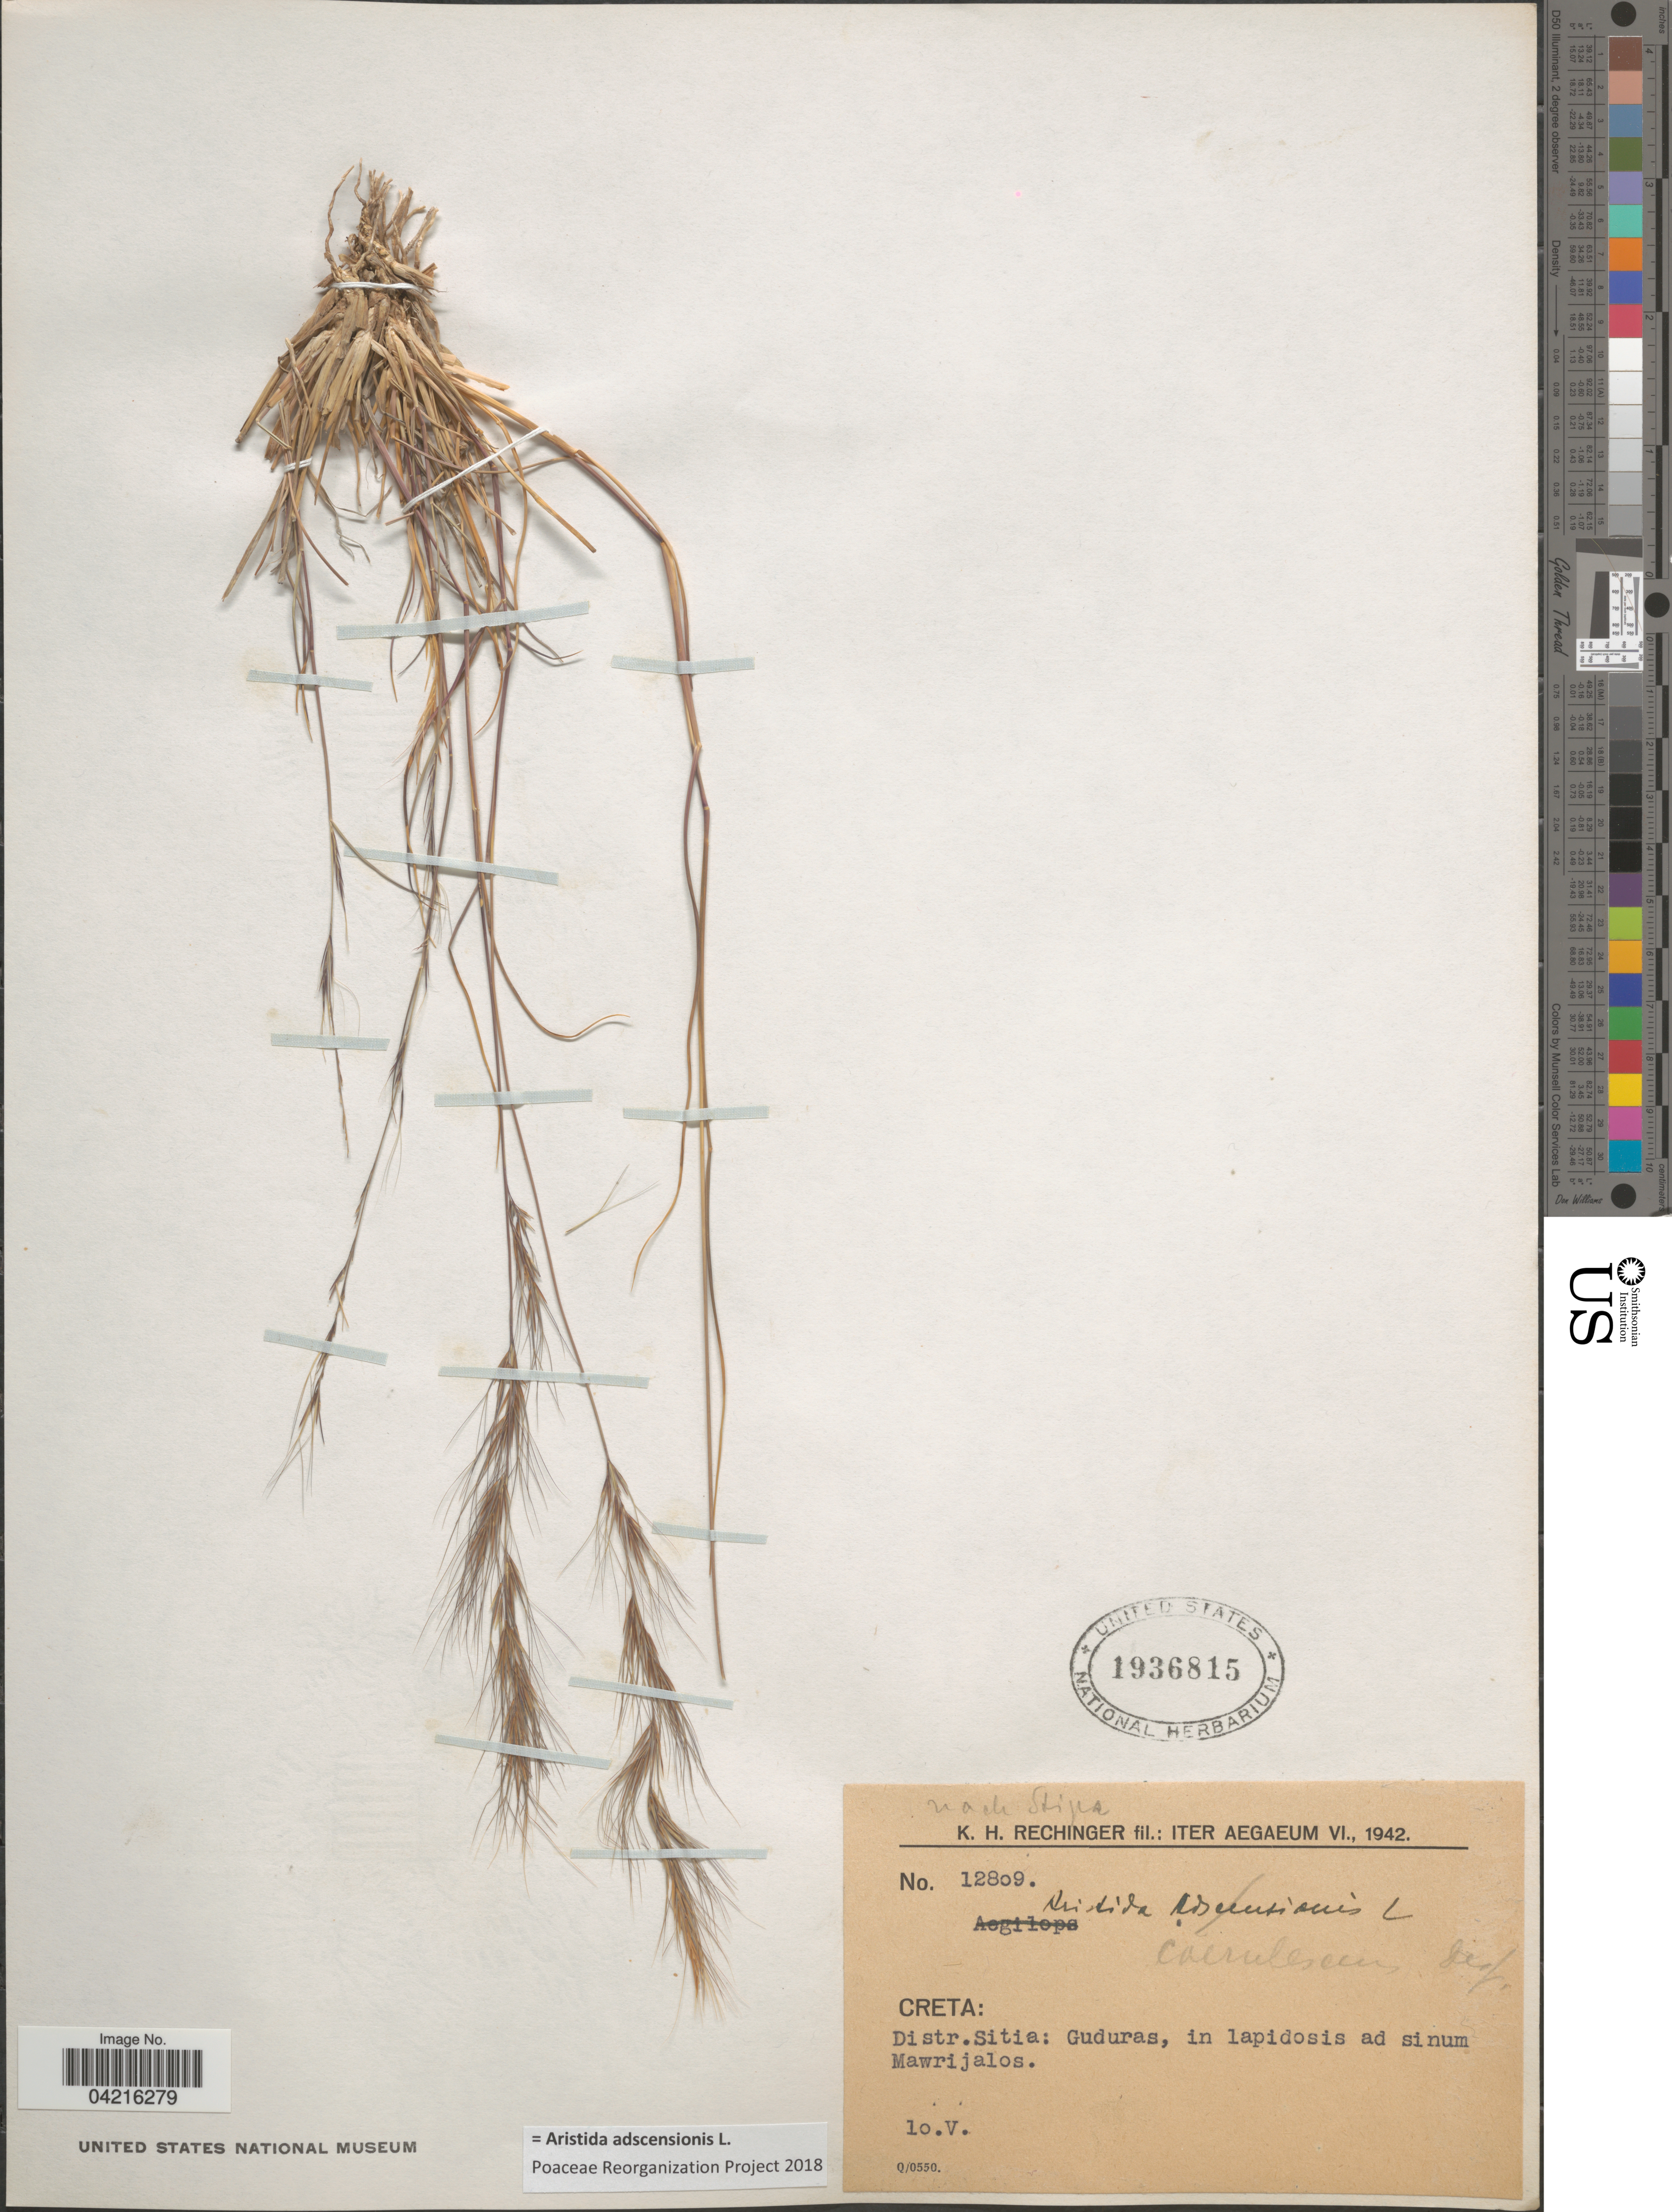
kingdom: Plantae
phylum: Tracheophyta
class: Liliopsida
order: Poales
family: Poaceae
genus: Aristida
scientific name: Aristida adscensionis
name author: L.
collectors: K. H. Rechinger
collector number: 12809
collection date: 1942-05-10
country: Greece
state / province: Crete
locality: Iter Aegaeum VI., 1942. Creta: Distr. Sitia: Guduras, in lapidosis ad sinum Mawrijalos.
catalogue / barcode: US 1936815